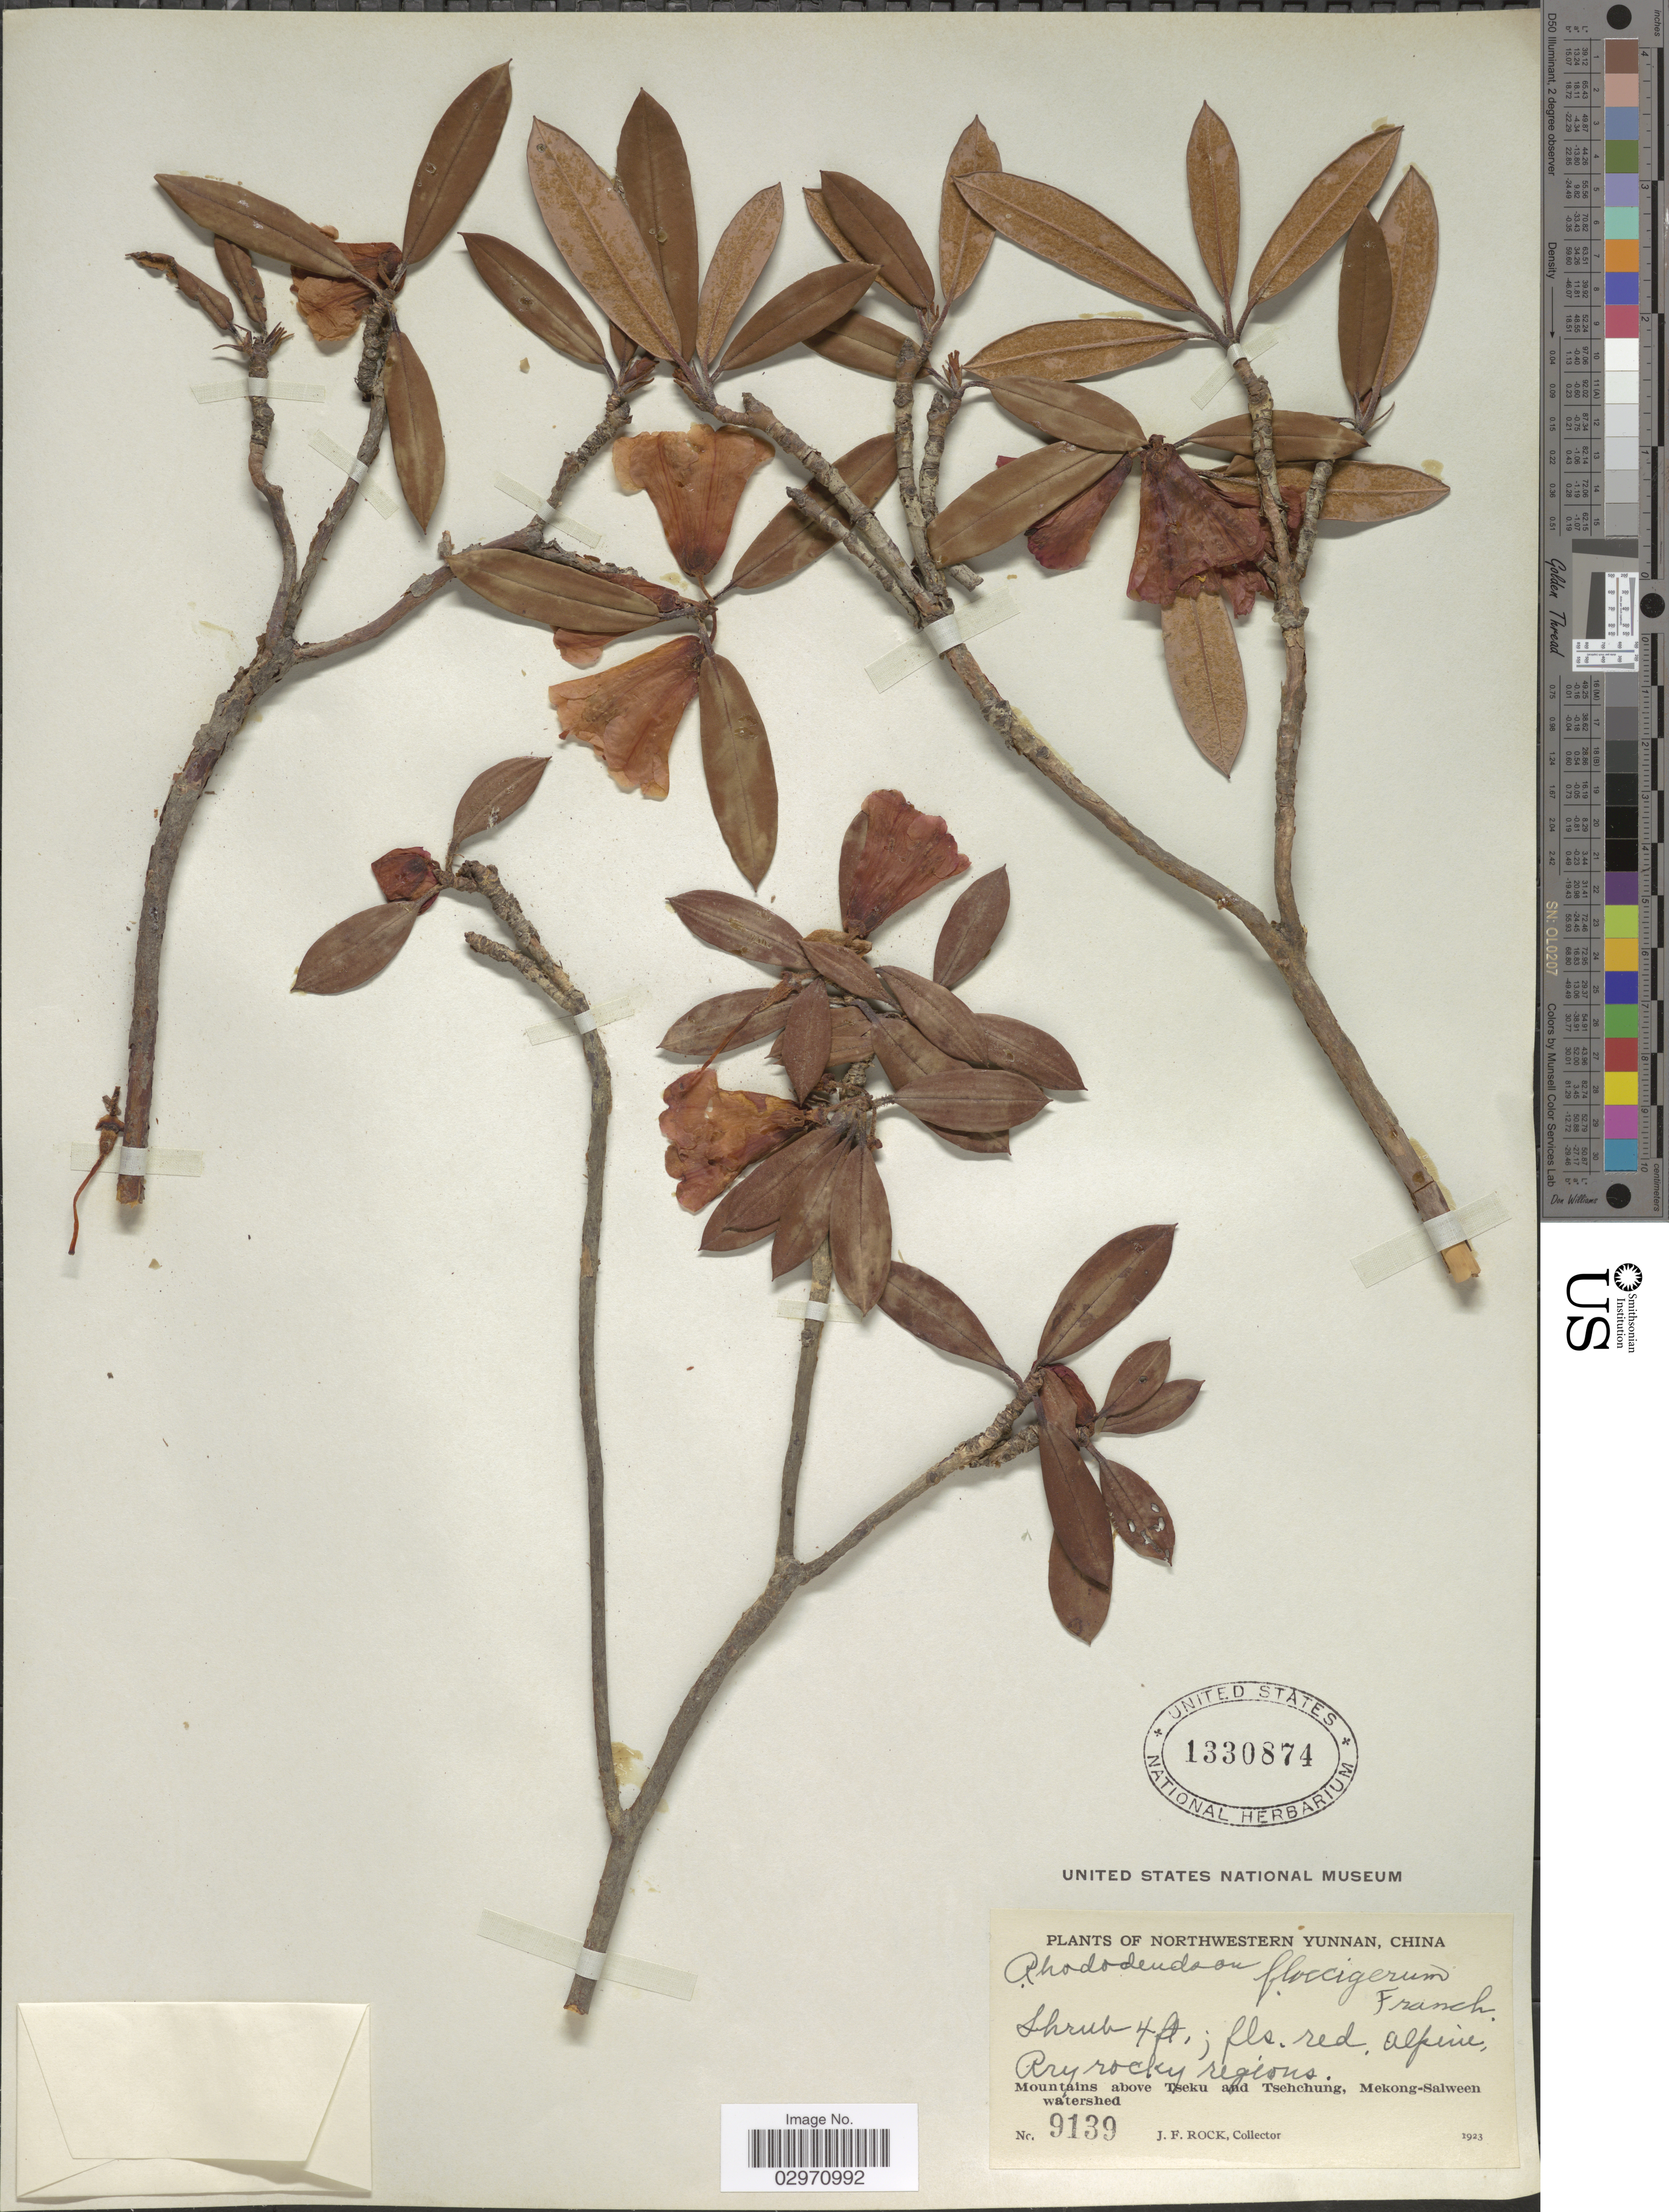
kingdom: Plantae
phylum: Tracheophyta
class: Magnoliopsida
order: Ericales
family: Ericaceae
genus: Rhododendron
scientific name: Rhododendron floccigerum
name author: Franch.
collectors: J. Rock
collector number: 9139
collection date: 1923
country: China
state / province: Yunnan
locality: Northwestern Yunnan. Mountains above Tseku and Tsehchung, Mekong-Salween watershed.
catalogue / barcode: US 1330874